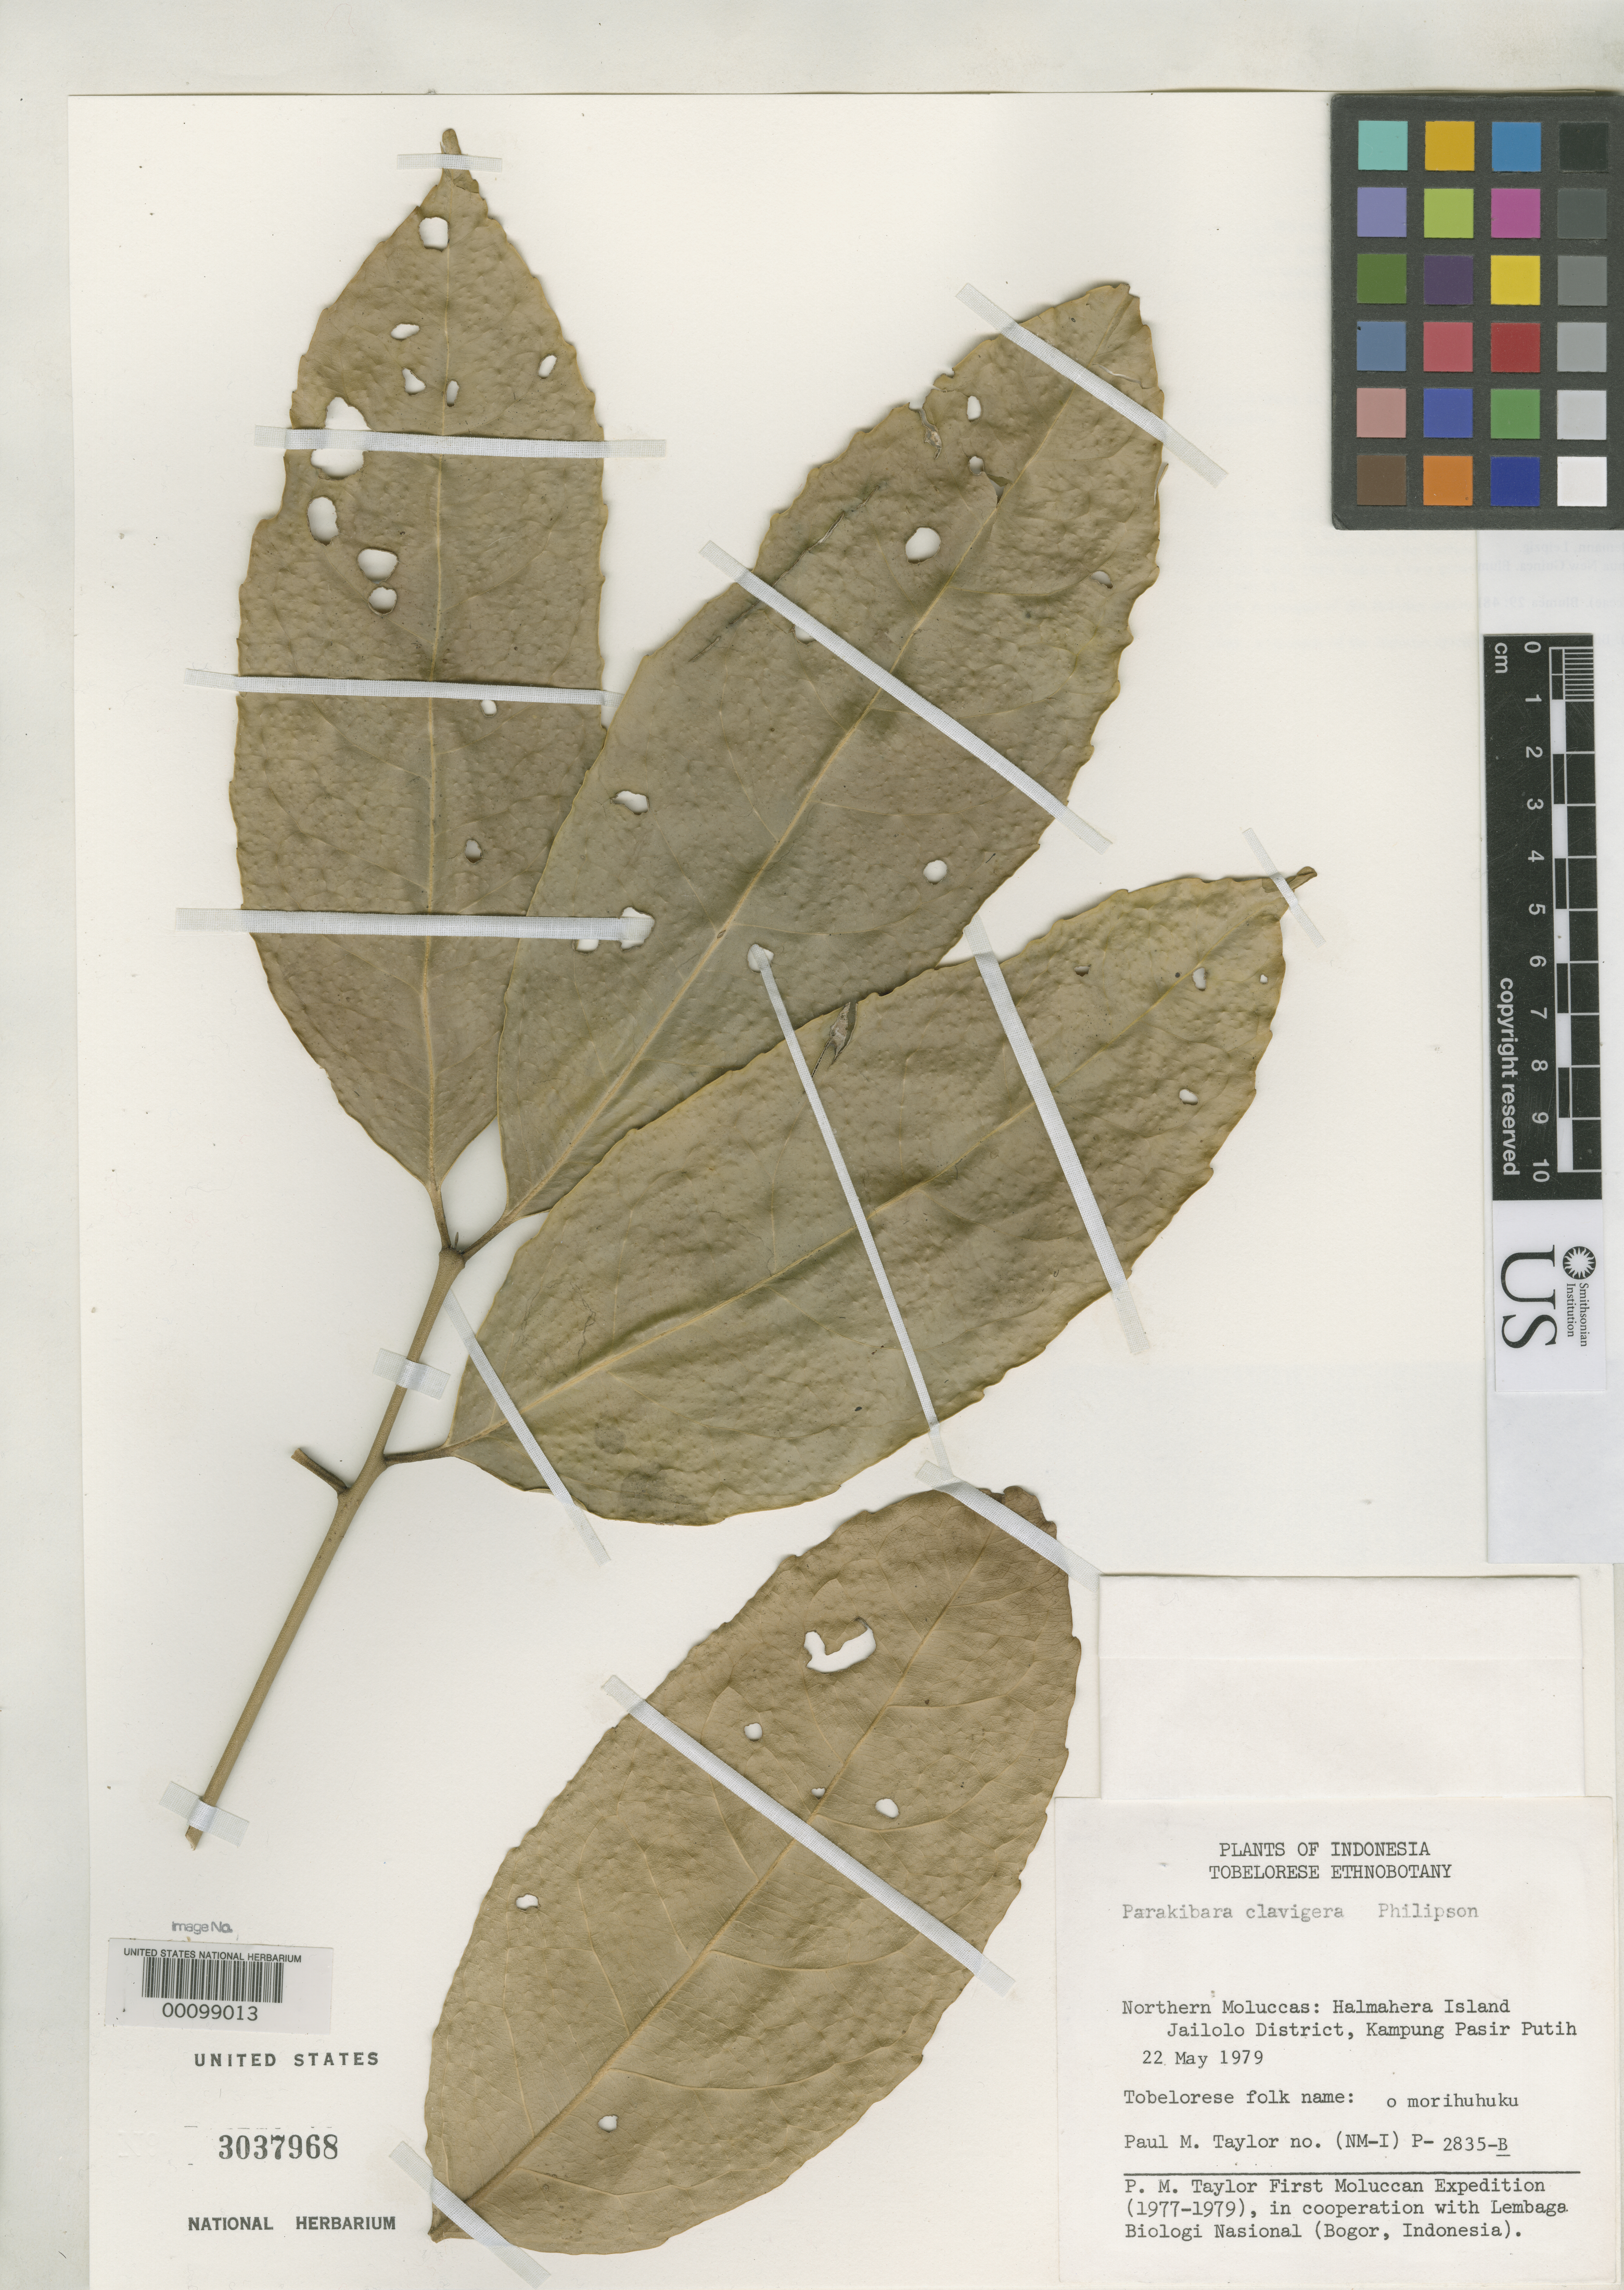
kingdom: Plantae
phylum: Tracheophyta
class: Magnoliopsida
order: Laurales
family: Monimiaceae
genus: Parakibara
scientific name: Parakibara clavigera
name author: Philipson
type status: Isotype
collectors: P. M. Taylor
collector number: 2835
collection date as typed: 22 May 1979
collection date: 1979-05-22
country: Indonesia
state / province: Maluku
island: Halmahera Island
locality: Jailolo Dist., Kampung Pasirputih.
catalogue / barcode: US 3037968